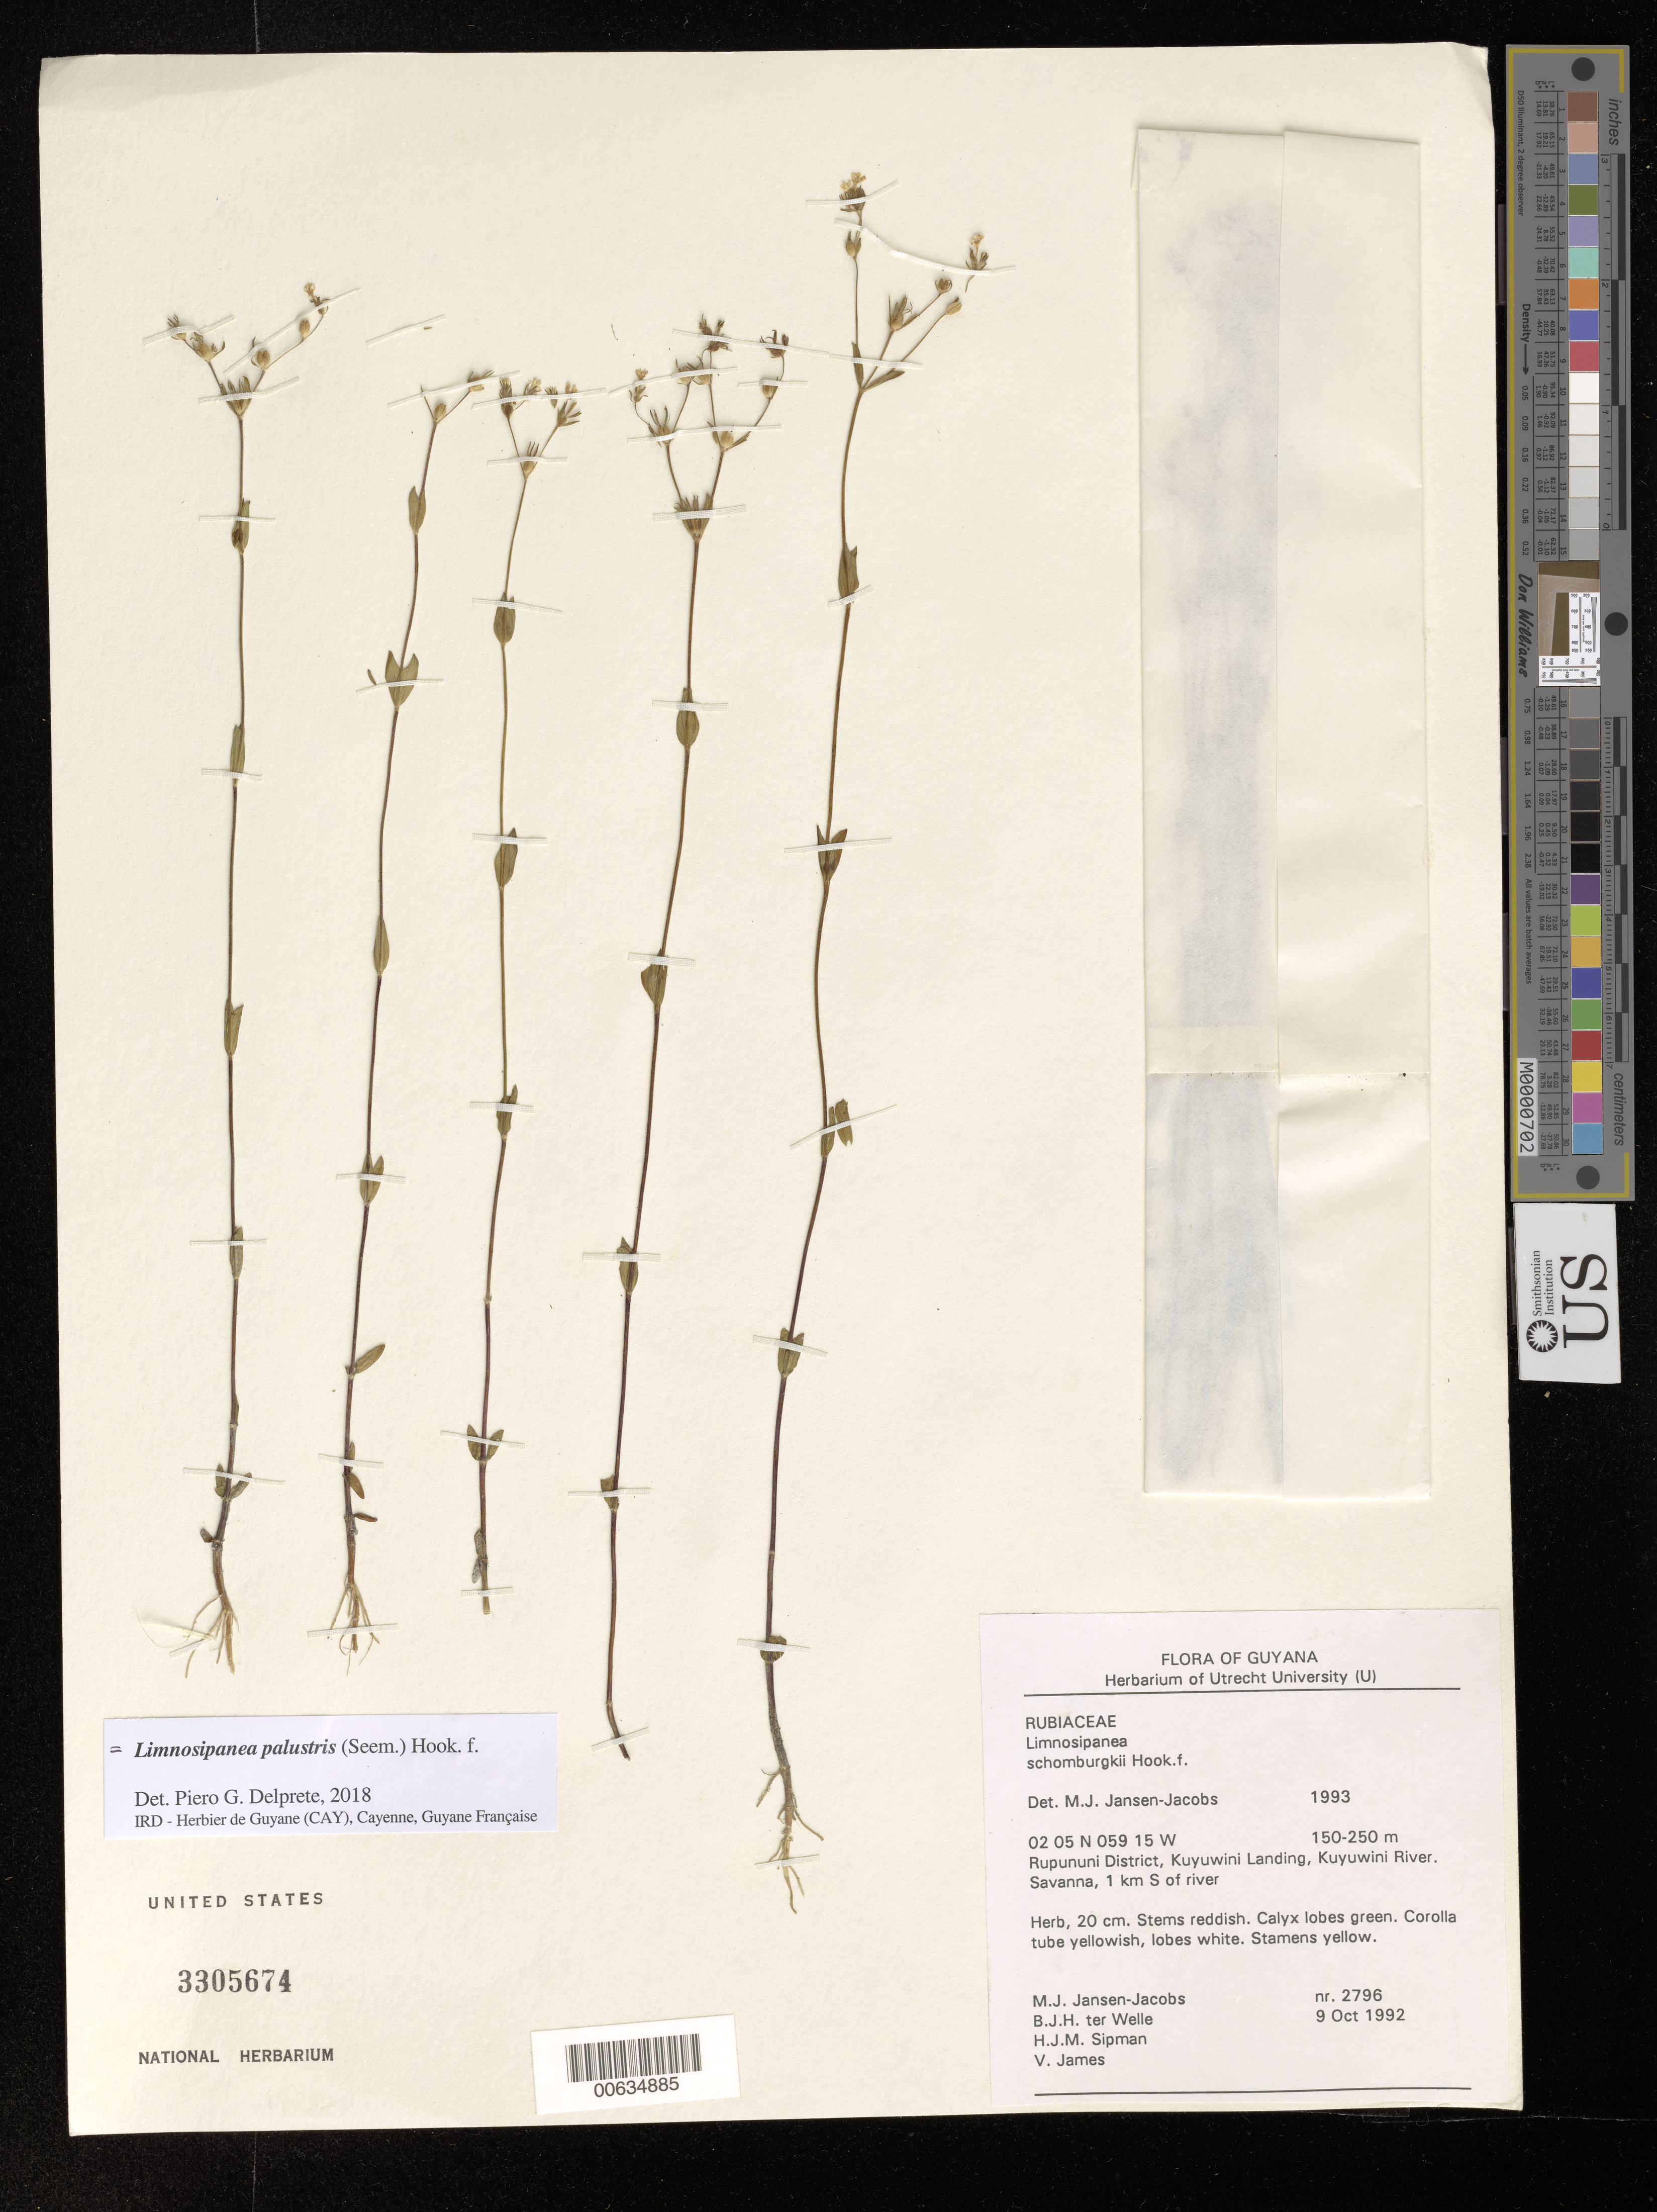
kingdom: Plantae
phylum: Tracheophyta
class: Magnoliopsida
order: Gentianales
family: Rubiaceae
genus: Limnosipanea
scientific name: Limnosipanea palustris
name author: (Seem.) Hook. f.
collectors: M. J. Jansen-Jacobs, B. Welle, H. J. M. Sipman & V. James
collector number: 2796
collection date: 1992-10-09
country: Guyana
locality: Rupununi District, Kuyuwini Landing, Kuyuwini River. Savanna, 1 km S of river.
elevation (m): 150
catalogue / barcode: US 3305674